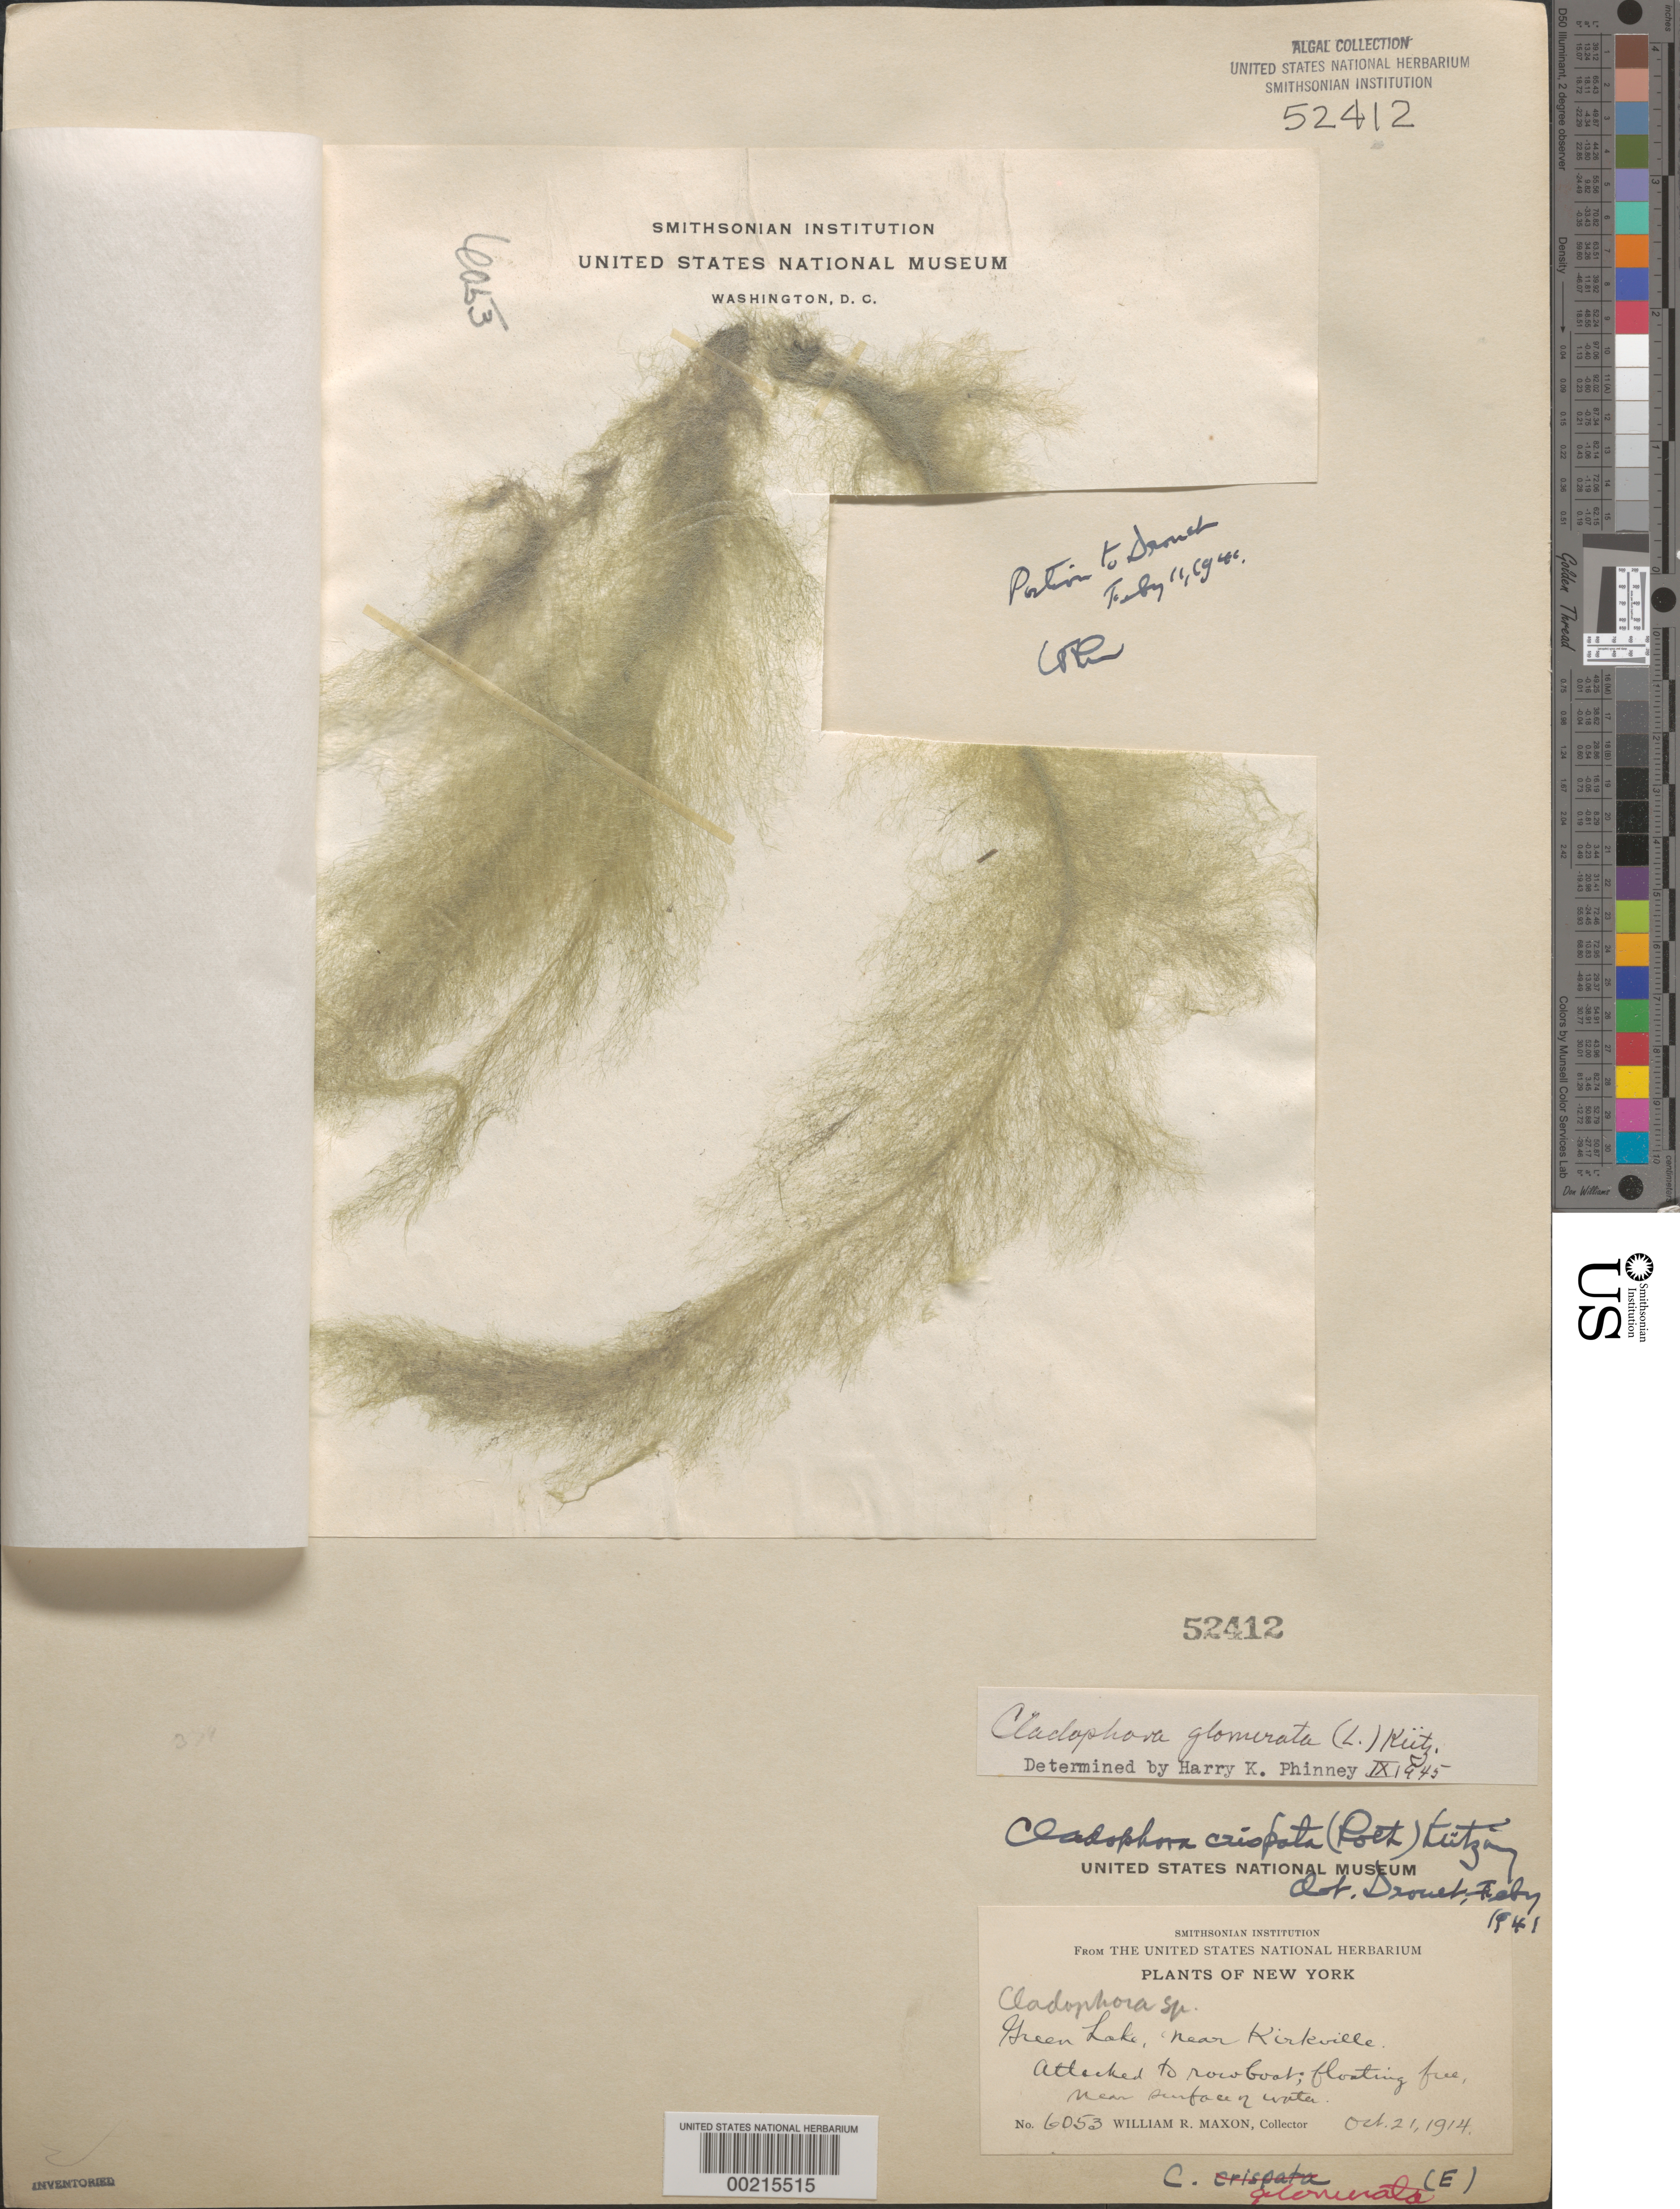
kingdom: Plantae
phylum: Chlorophyta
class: Ulvophyceae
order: Cladophorales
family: Cladophoraceae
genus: Cladophora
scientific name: Cladophora glomerata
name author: (L.) Kütz.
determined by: Phinney, H. K.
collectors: W. R. Maxon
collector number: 6053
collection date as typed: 21 Oct 1914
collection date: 1914-10-21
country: United States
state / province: New York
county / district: Onondaga County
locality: Green Lake, near Kirkville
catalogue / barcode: US 52412